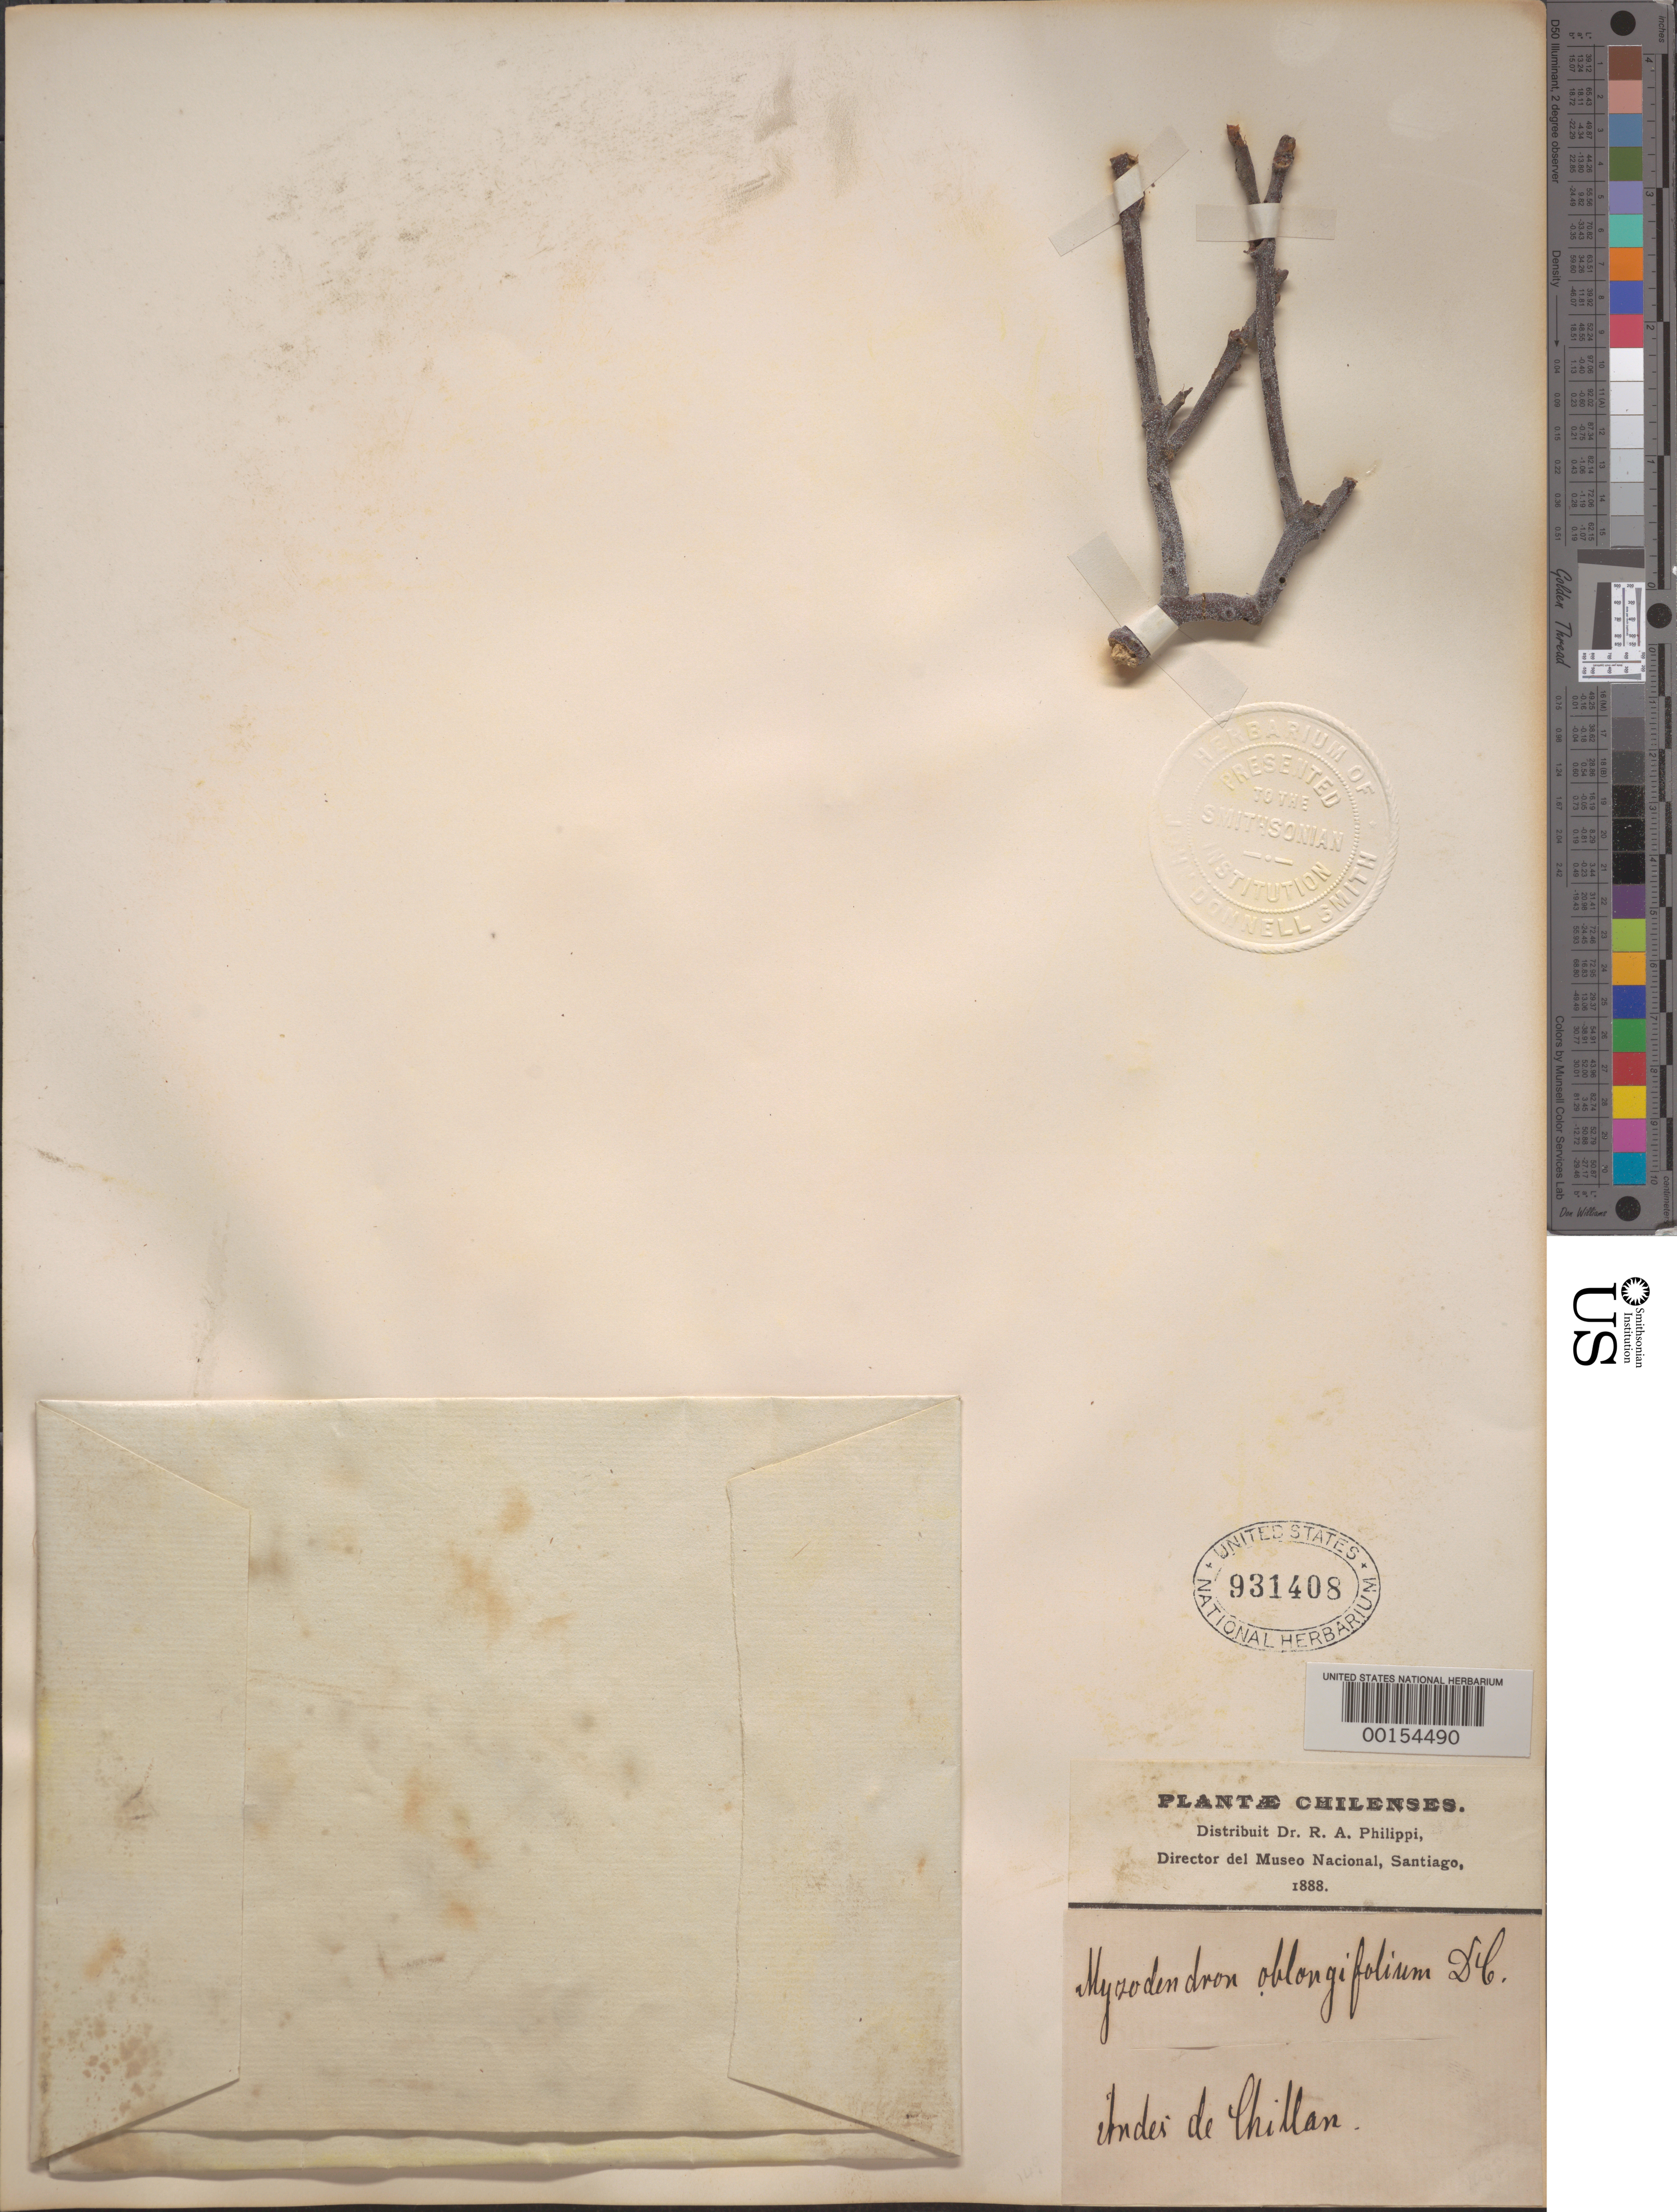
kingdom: Plantae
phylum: Tracheophyta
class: Magnoliopsida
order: Santalales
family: Misodendraceae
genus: Misodendrum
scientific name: Misodendrum oblongifolium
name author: DC.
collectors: ex. herb. R.A. Philippi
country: Chile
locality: Andes de Chillan.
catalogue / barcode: US 931408